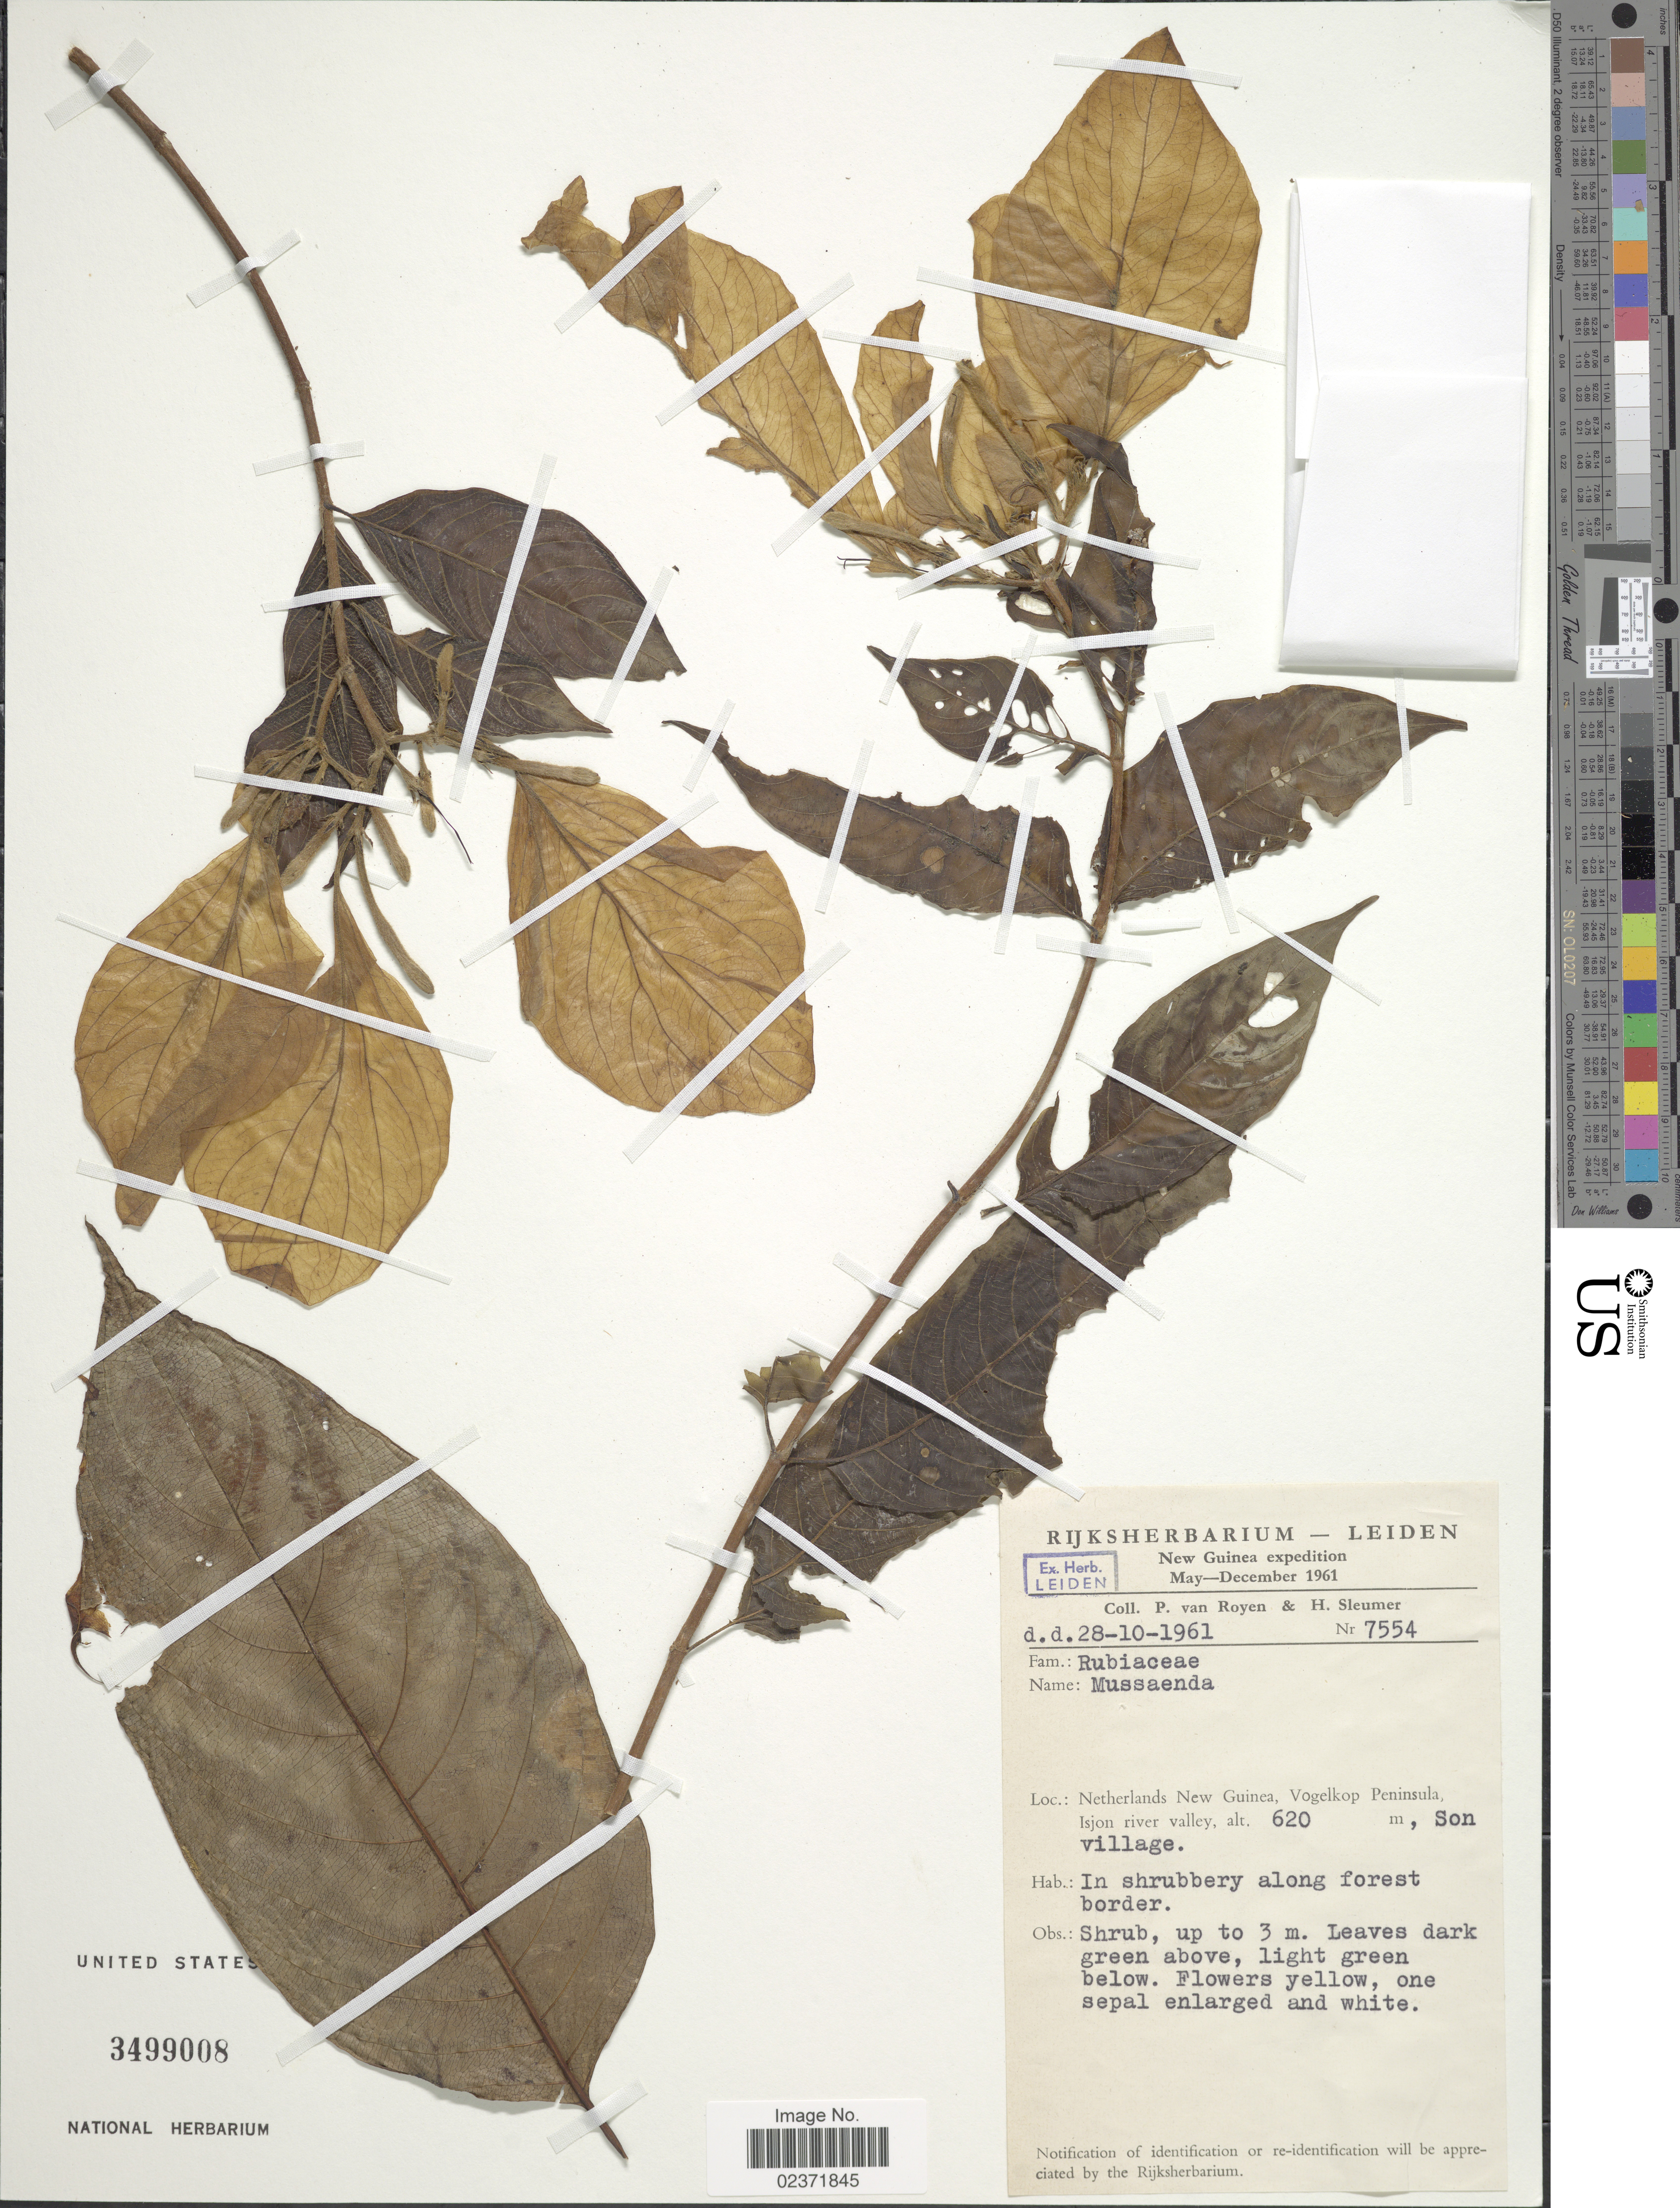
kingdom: Plantae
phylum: Tracheophyta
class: Magnoliopsida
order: Gentianales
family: Rubiaceae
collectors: P. van Royen & H. O. Sleumer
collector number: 7554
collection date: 1961-10-28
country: Indonesia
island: New Guinea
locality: New Guinea, Netherlands New Guinea, Vogelkop Peninsula, Ije river valley, Son Village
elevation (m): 620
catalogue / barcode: US 3499008